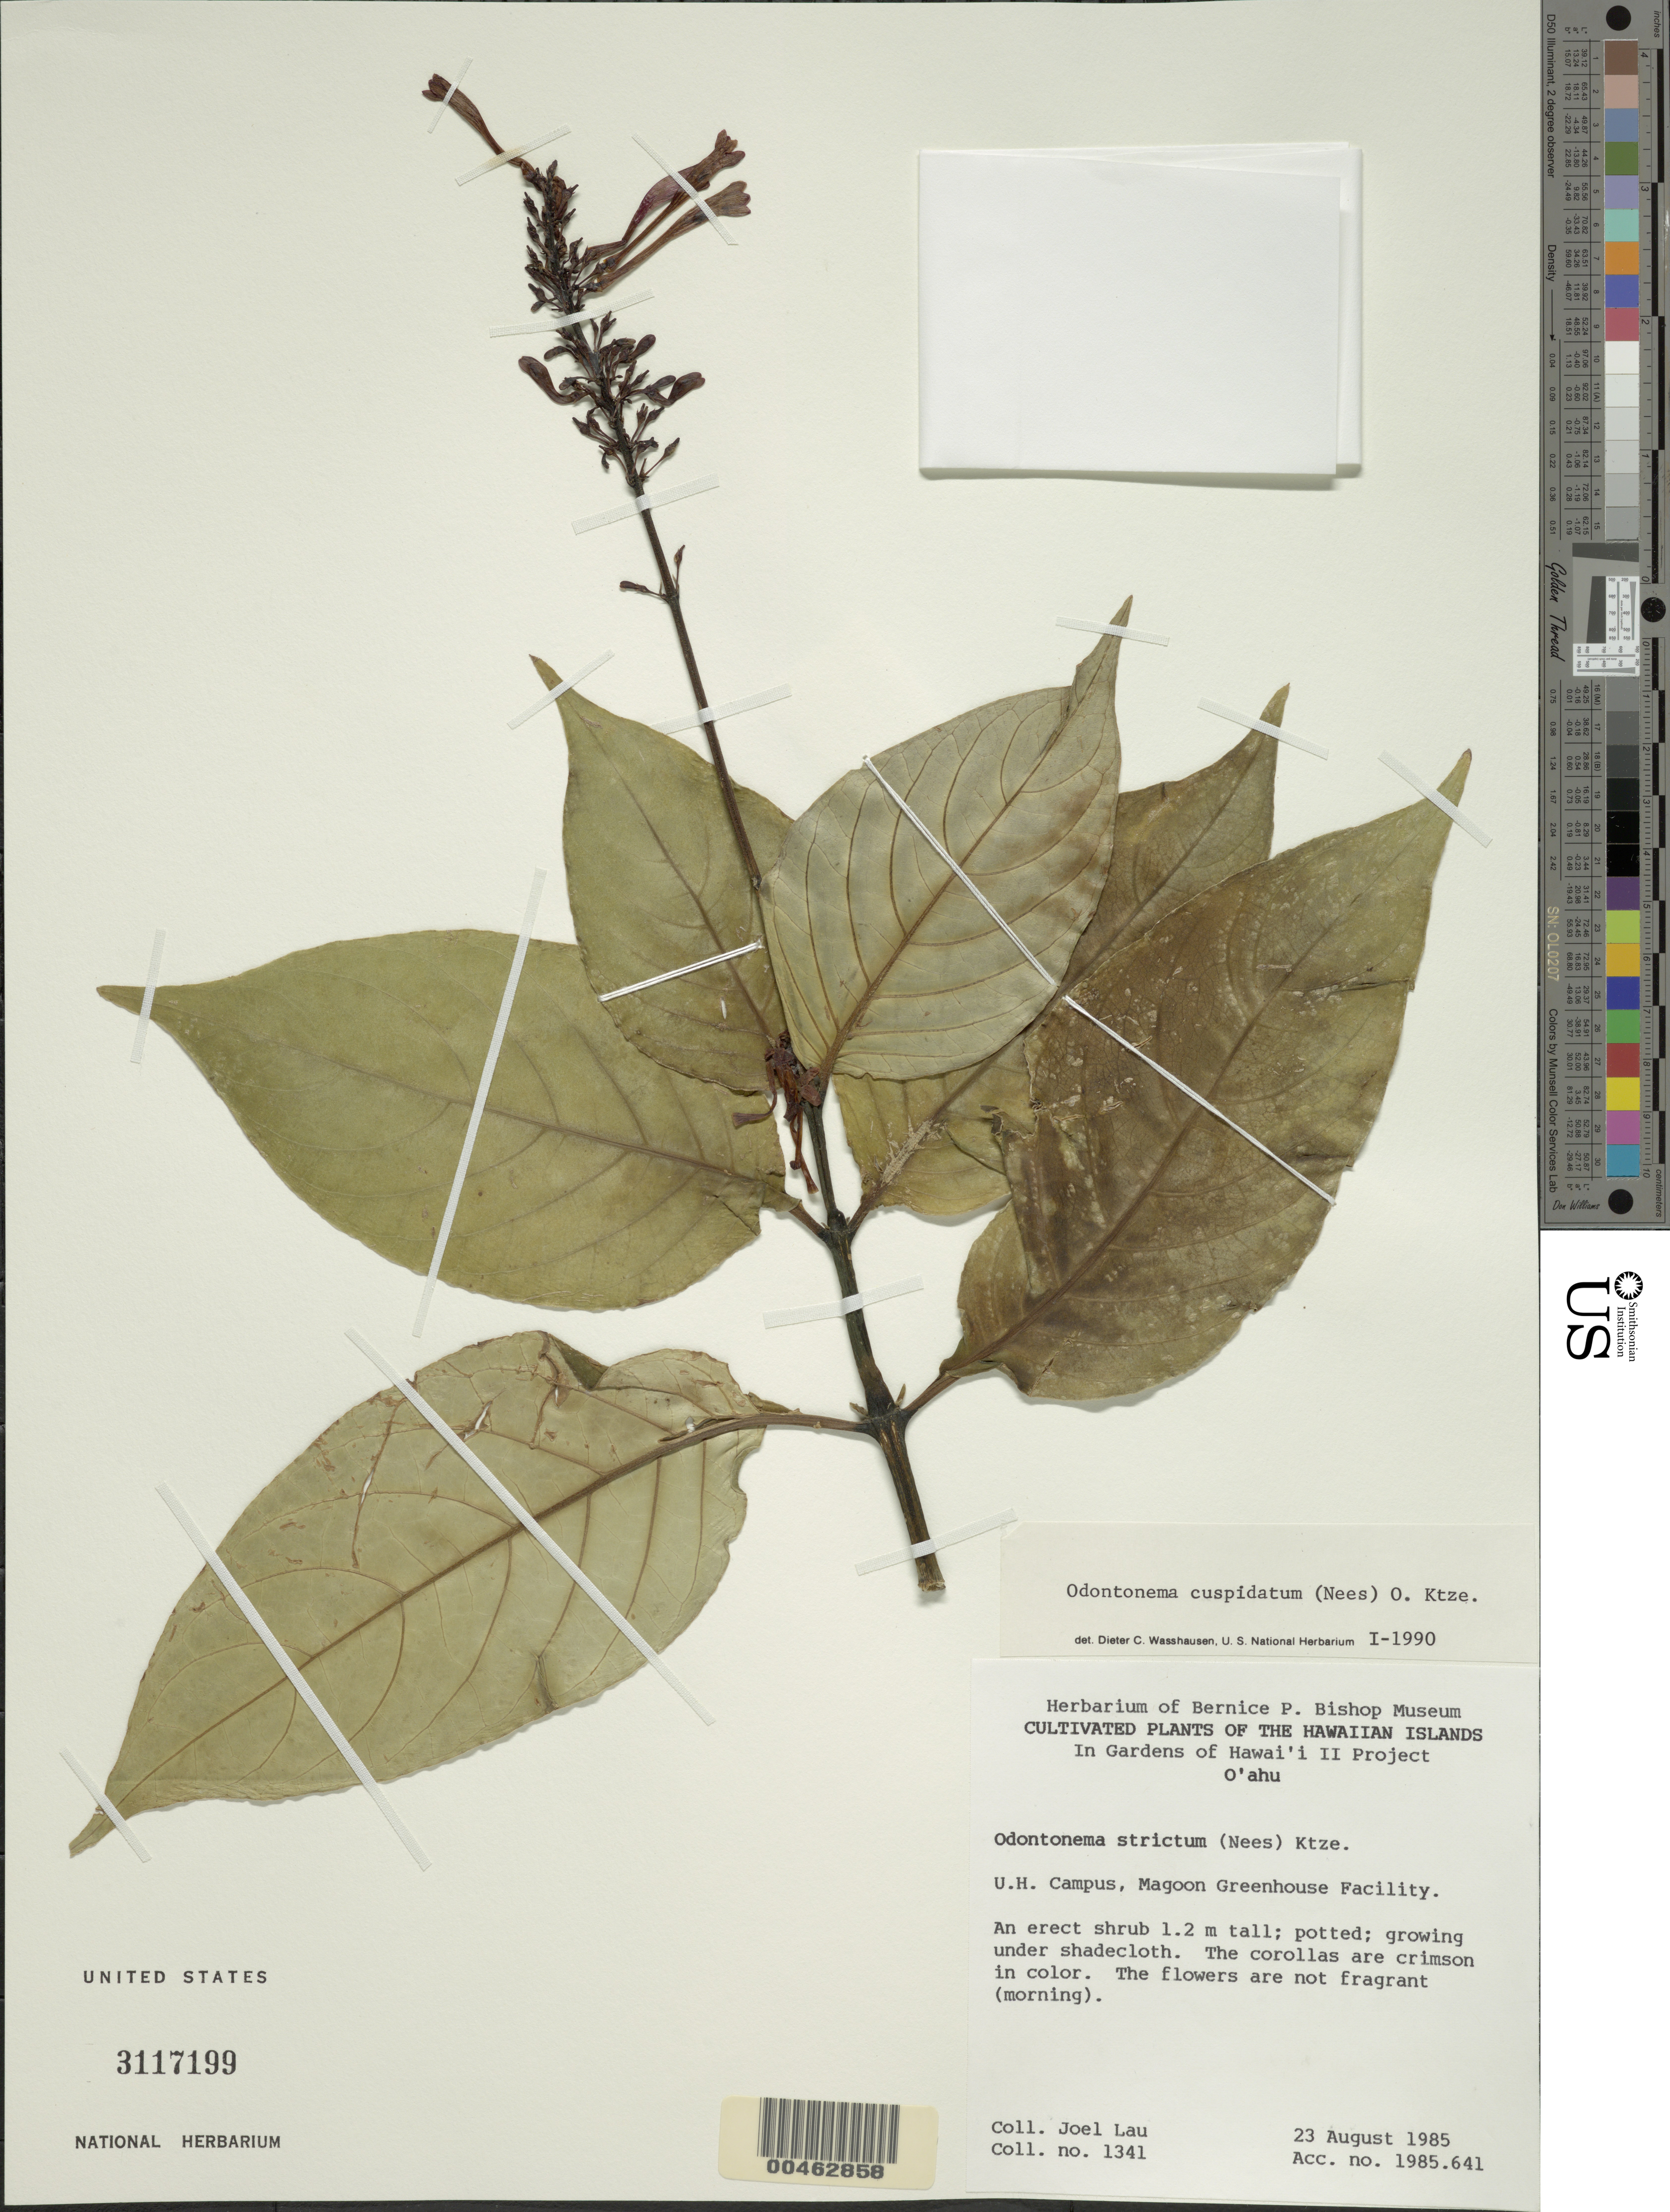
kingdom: Plantae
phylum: Tracheophyta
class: Magnoliopsida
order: Lamiales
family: Acanthaceae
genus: Odontonema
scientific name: Odontonema cuspidatum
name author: (Nees) Kuntze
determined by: Wasshausen, Dieter C., (BOT), Smithsonian Institution - National Museum of Natural History (UNITED STATES)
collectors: J. Lau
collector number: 1341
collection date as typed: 23 Aug 1985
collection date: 1985-08-23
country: United States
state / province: Hawaii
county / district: Honolulu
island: Oahu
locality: U.H. Campus, Magoon Greenhouse Facility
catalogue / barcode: US 3117199